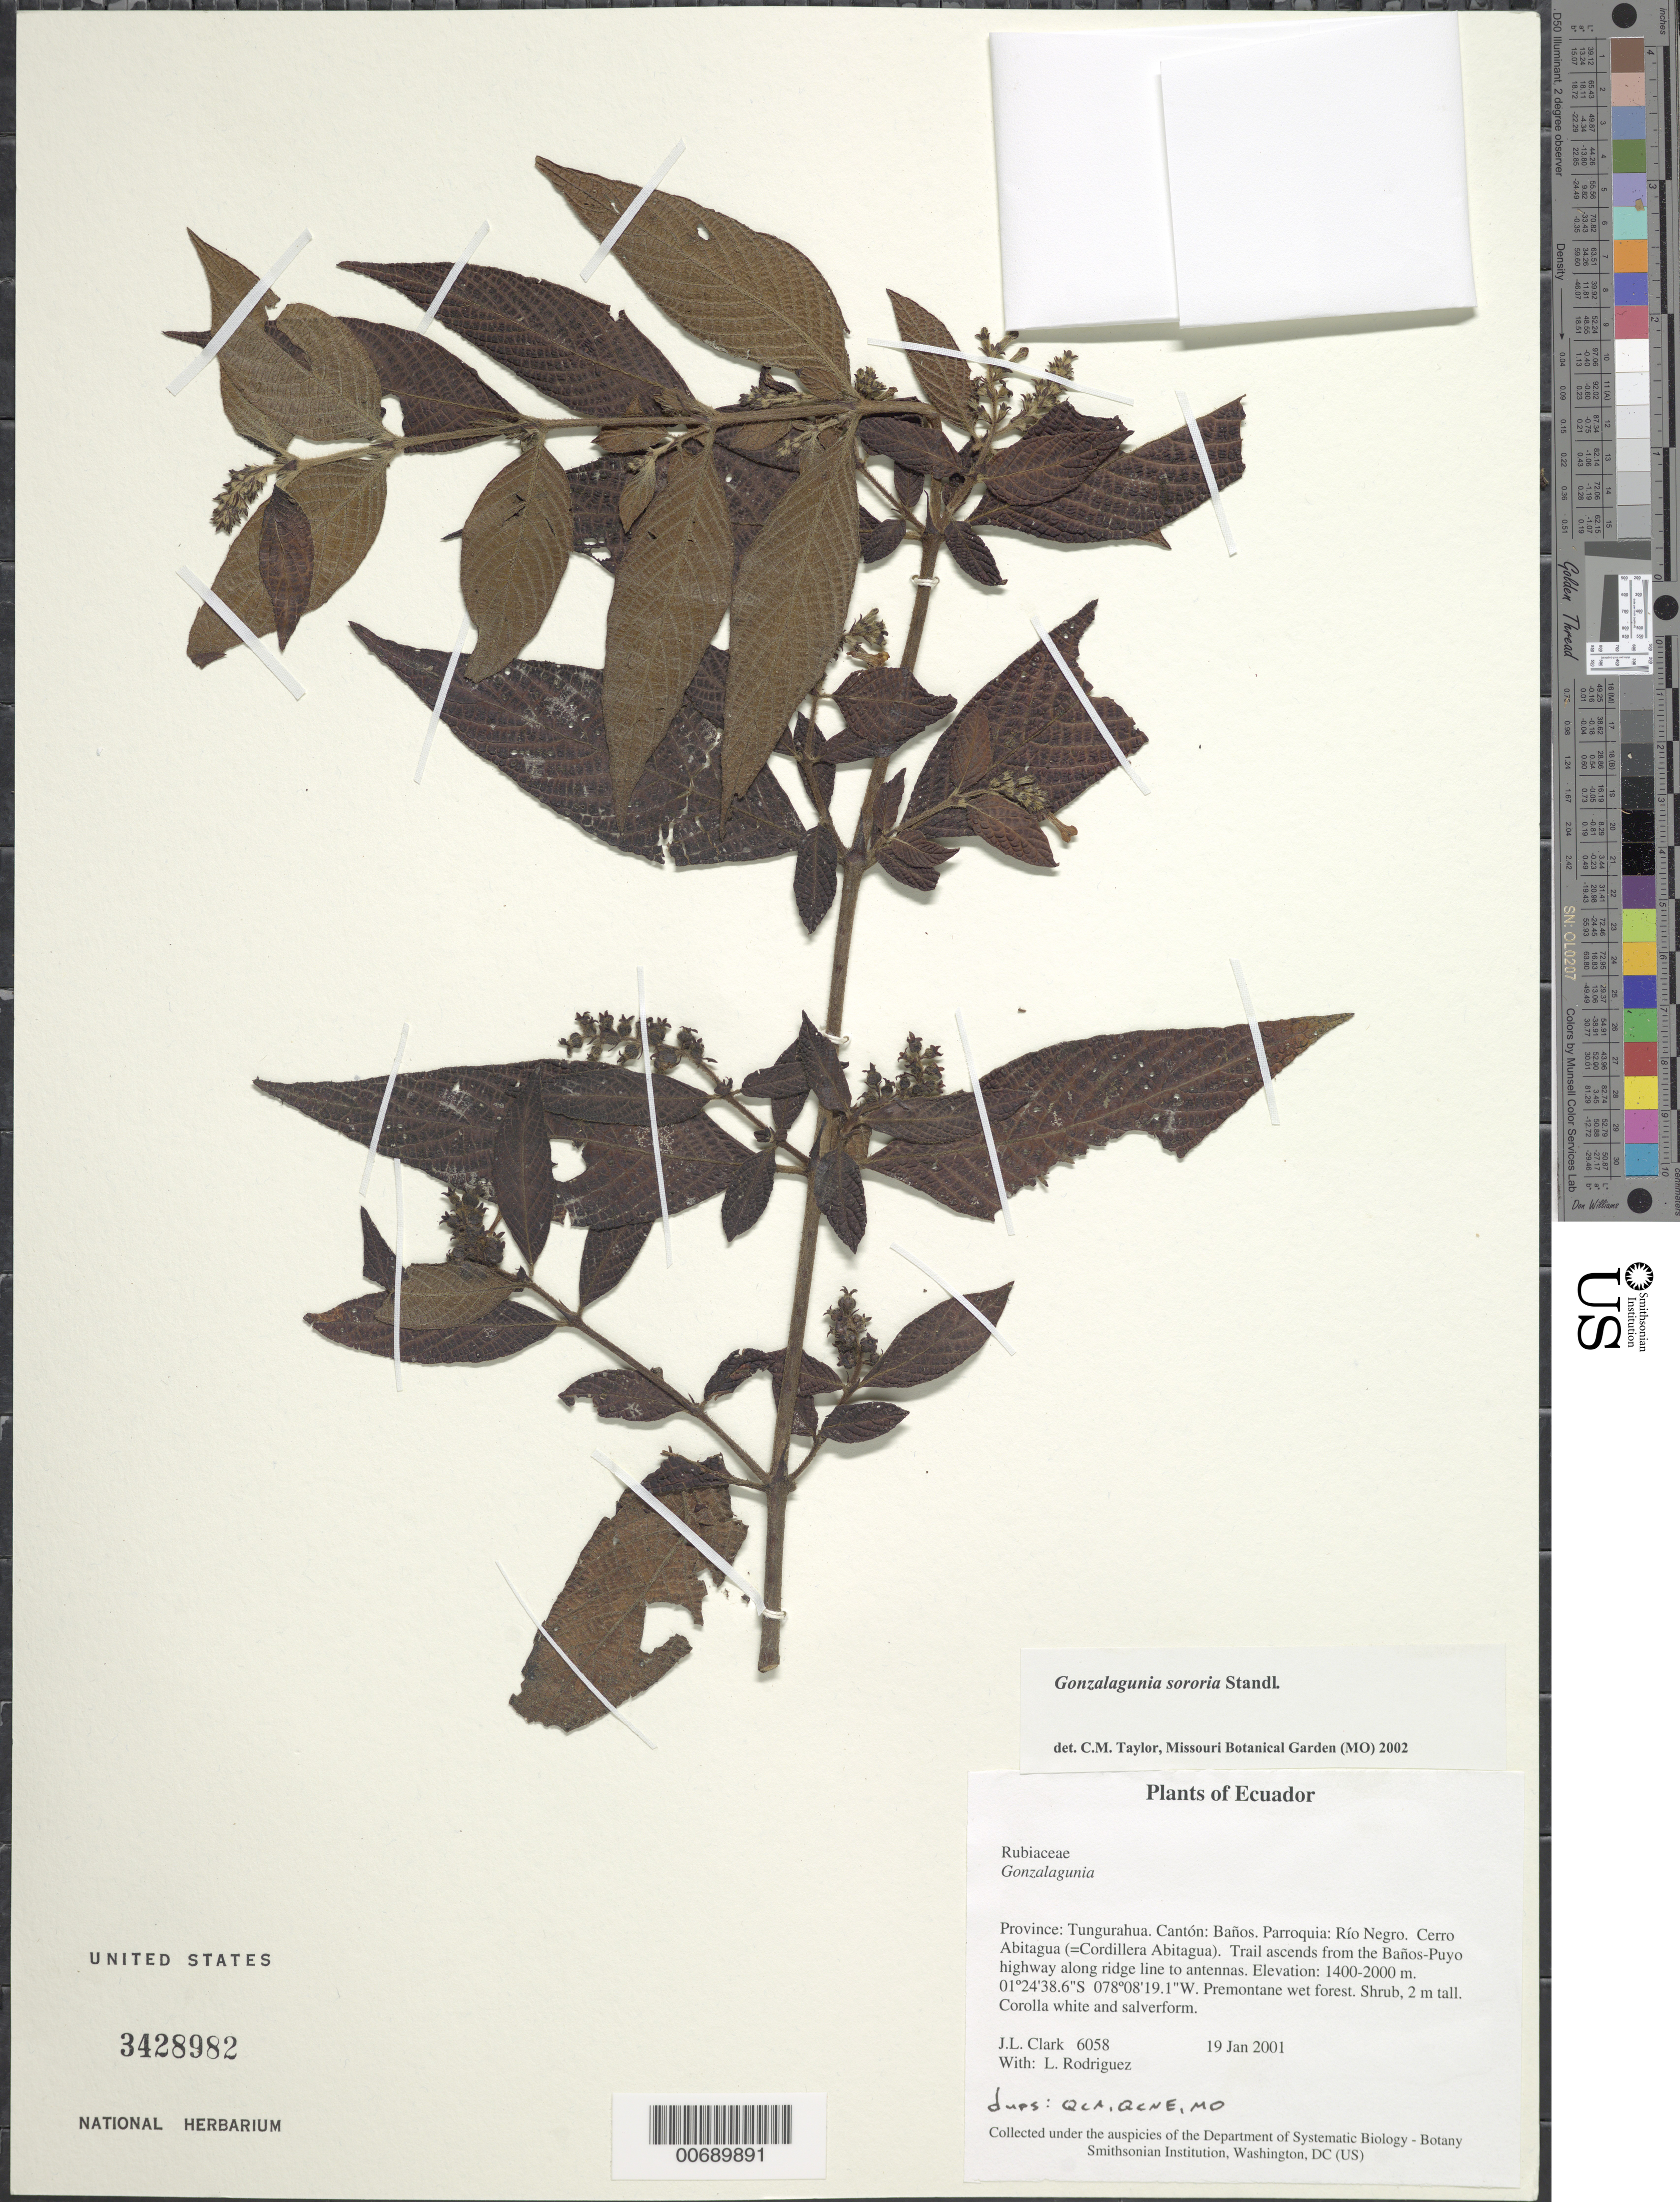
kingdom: Plantae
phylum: Tracheophyta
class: Magnoliopsida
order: Gentianales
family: Rubiaceae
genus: Gonzalagunia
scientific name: Gonzalagunia sp.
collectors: J. L. Clark & L. Rodriguez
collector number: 6058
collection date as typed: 19 Jan 2001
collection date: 2001-01-19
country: Ecuador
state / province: Tungurahua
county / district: Baños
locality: Parroquia: Río Negro. Cerro Abitagua (=Cordillera Abitagua). Trail ascends from the Baños-Puyo highway along ridge line to antennas.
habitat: Premontane wet forest.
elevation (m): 1400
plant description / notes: MO, QCA, QCNE, US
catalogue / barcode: US 3428982